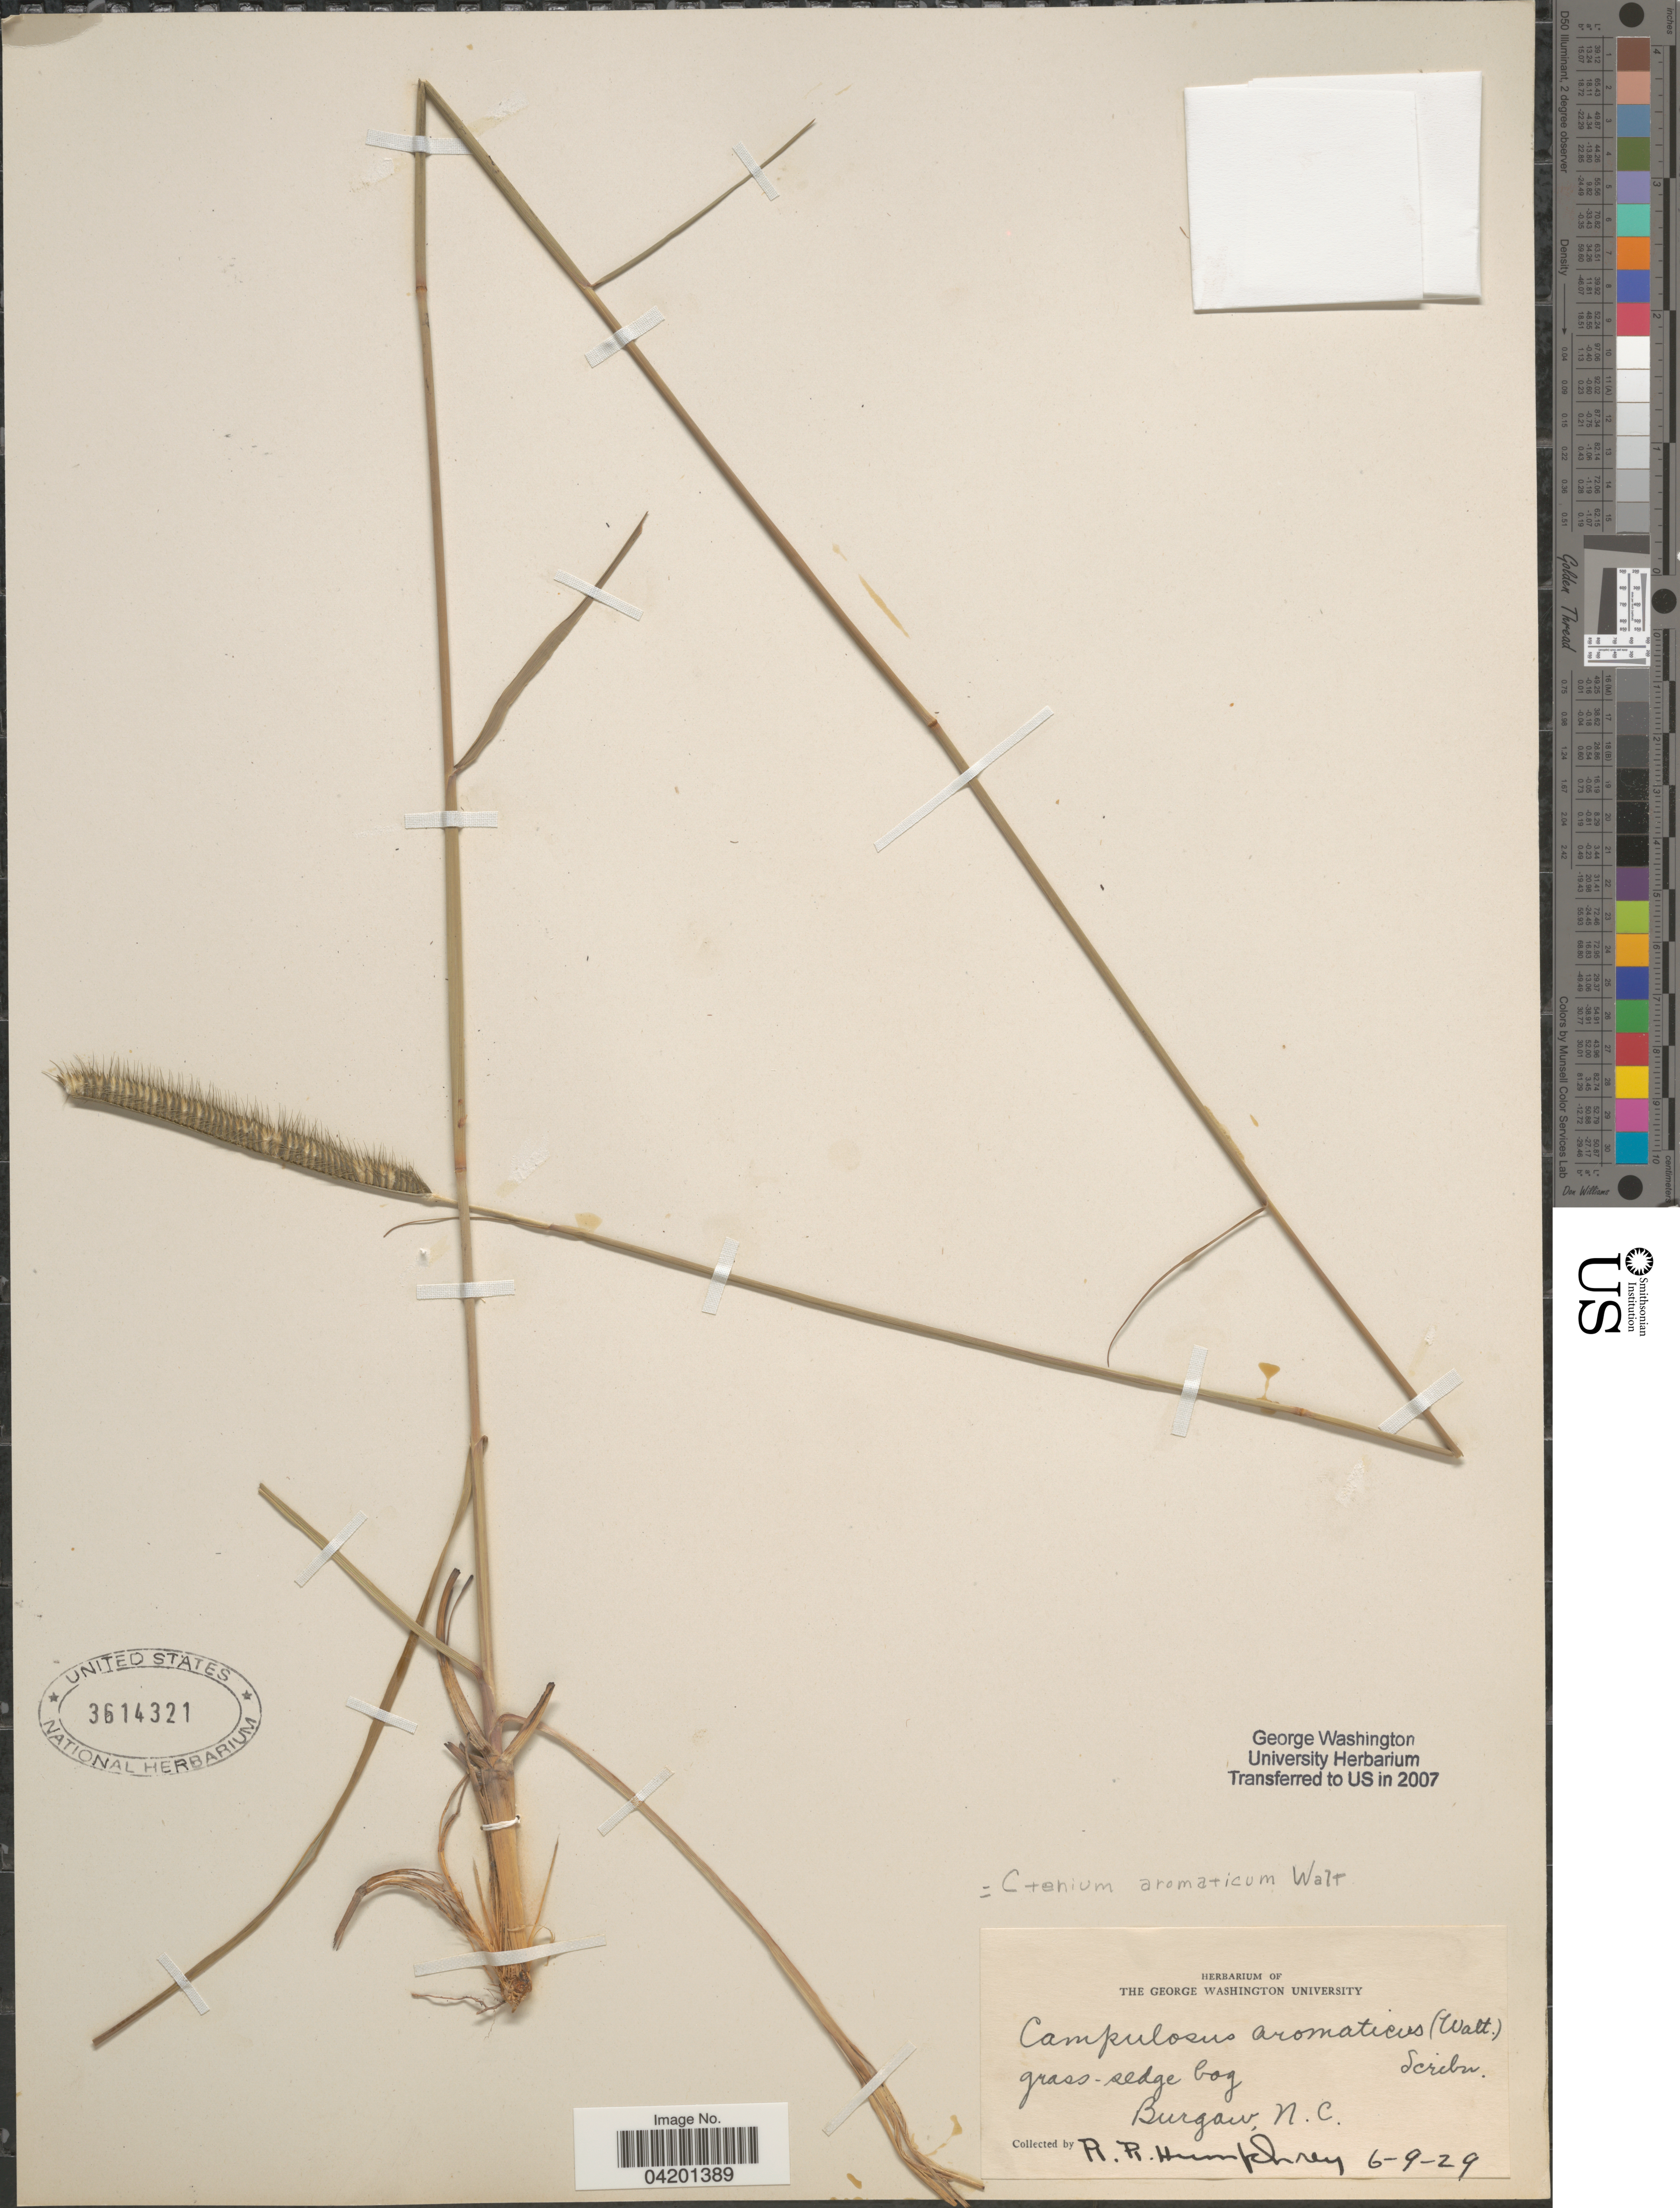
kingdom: Plantae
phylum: Tracheophyta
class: Liliopsida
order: Poales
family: Poaceae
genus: Ctenium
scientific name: Ctenium aromaticum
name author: (Walter) Alph. Wood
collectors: R. Humphrey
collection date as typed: Transcribed d/m/y: 9/6/29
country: United States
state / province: North Carolina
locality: Burgaw.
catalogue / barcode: US 3614321